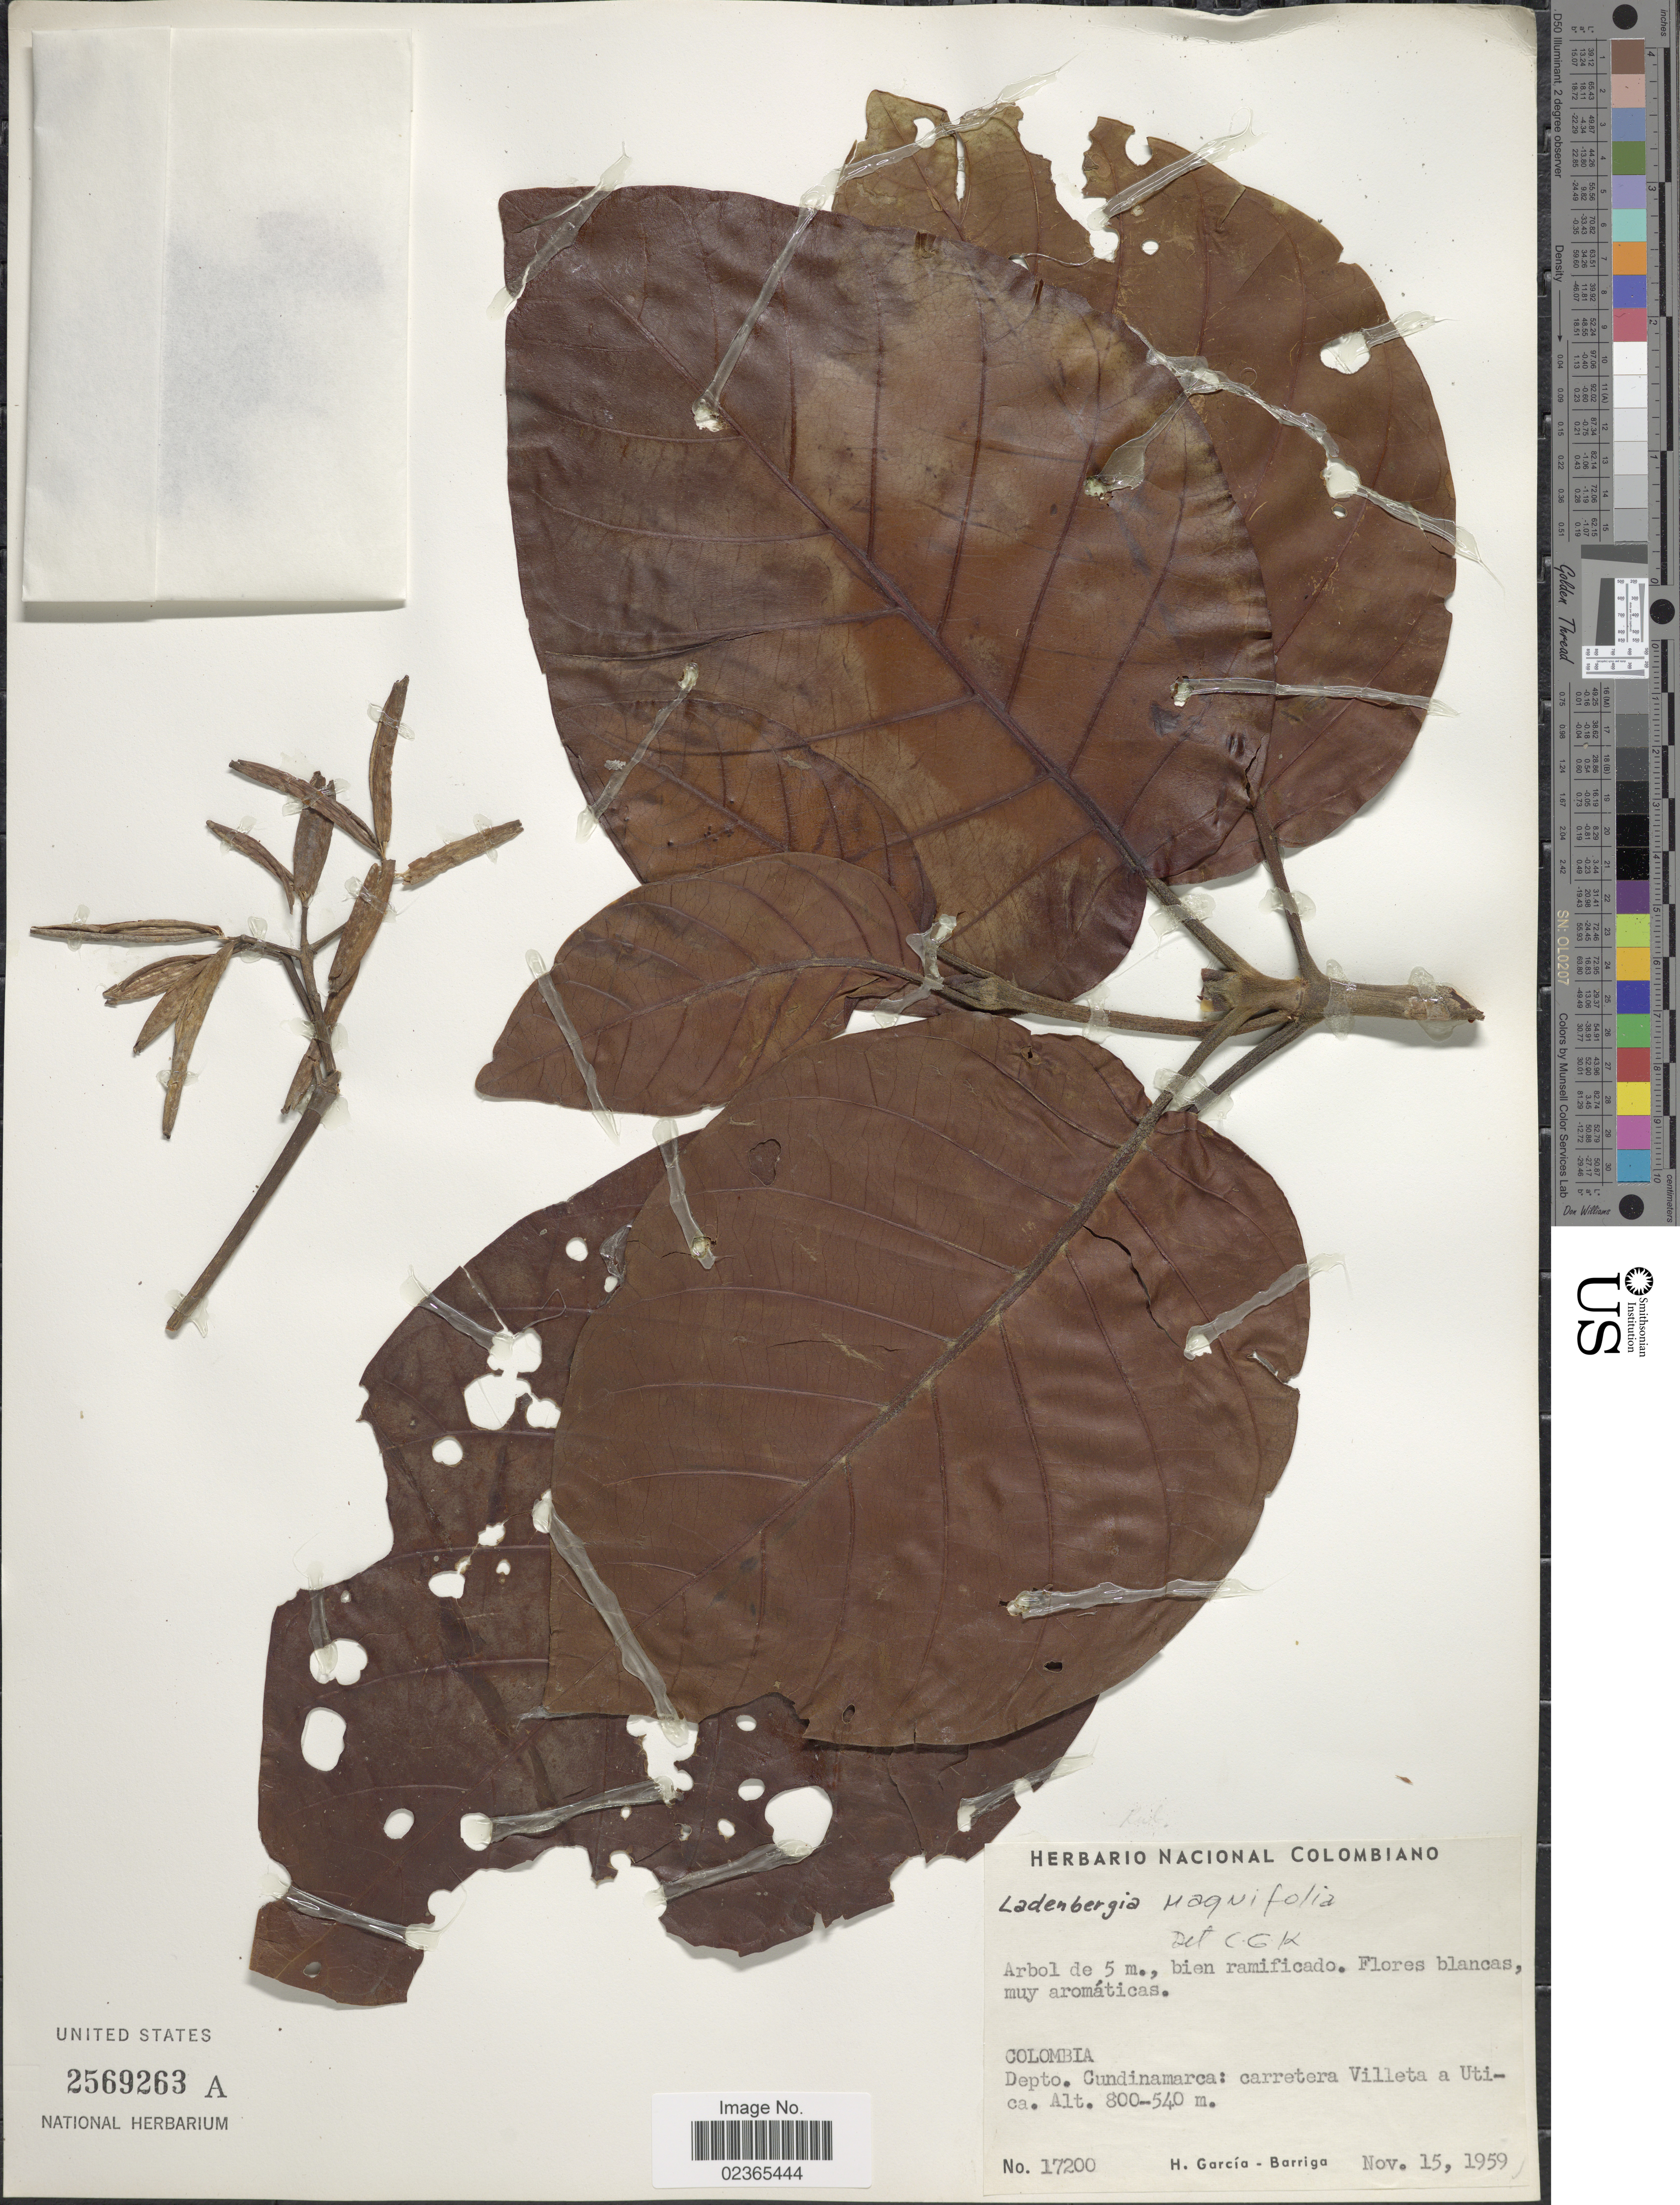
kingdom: Plantae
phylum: Tracheophyta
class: Magnoliopsida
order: Gentianales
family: Rubiaceae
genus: Ladenbergia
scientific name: Ladenbergia oblongifolia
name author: (Mutis) L. Andersson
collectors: H. García Barriga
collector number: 17200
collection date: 1959-11-15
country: Colombia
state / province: Cundinamarca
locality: Carretera Villeta a Utica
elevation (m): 540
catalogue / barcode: US 2569263A